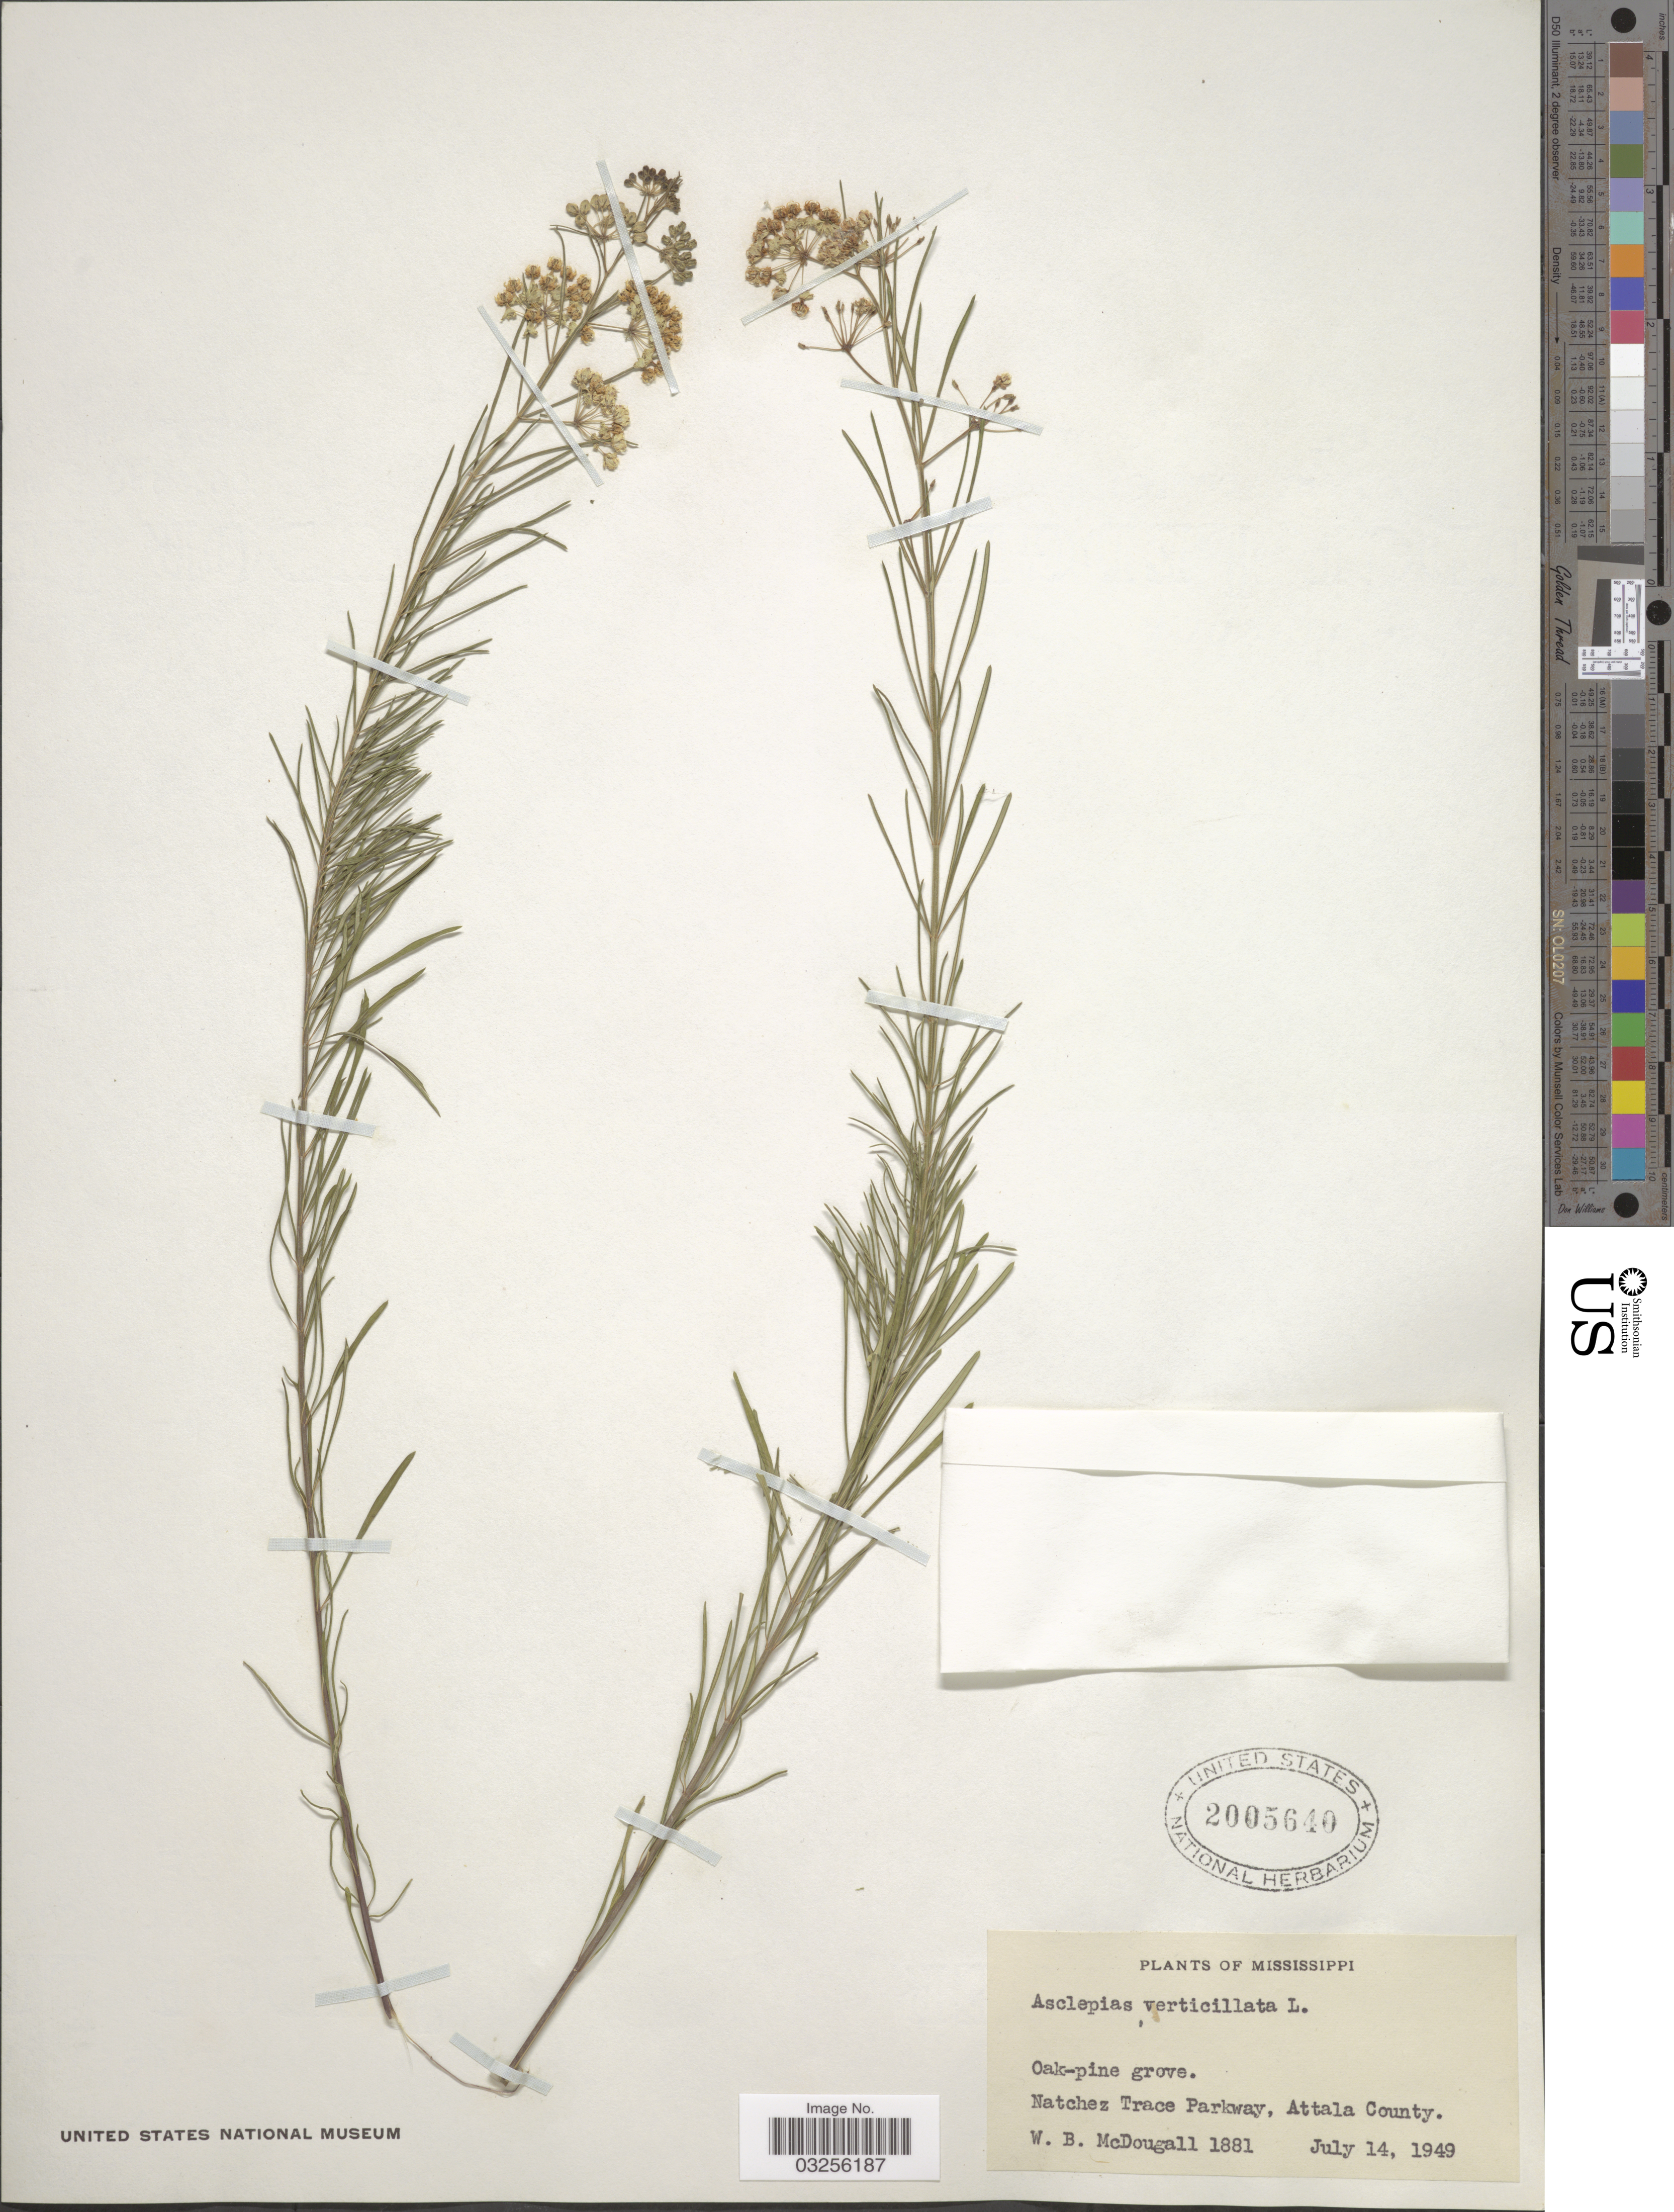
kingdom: Plantae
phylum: Tracheophyta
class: Magnoliopsida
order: Gentianales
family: Apocynaceae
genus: Asclepias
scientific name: Asclepias verticillata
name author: L.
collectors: W. B. McDougall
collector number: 1881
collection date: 1949-07-14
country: United States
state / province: Mississippi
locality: Natchez Trace Parkway, Attala County.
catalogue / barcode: US 2005640